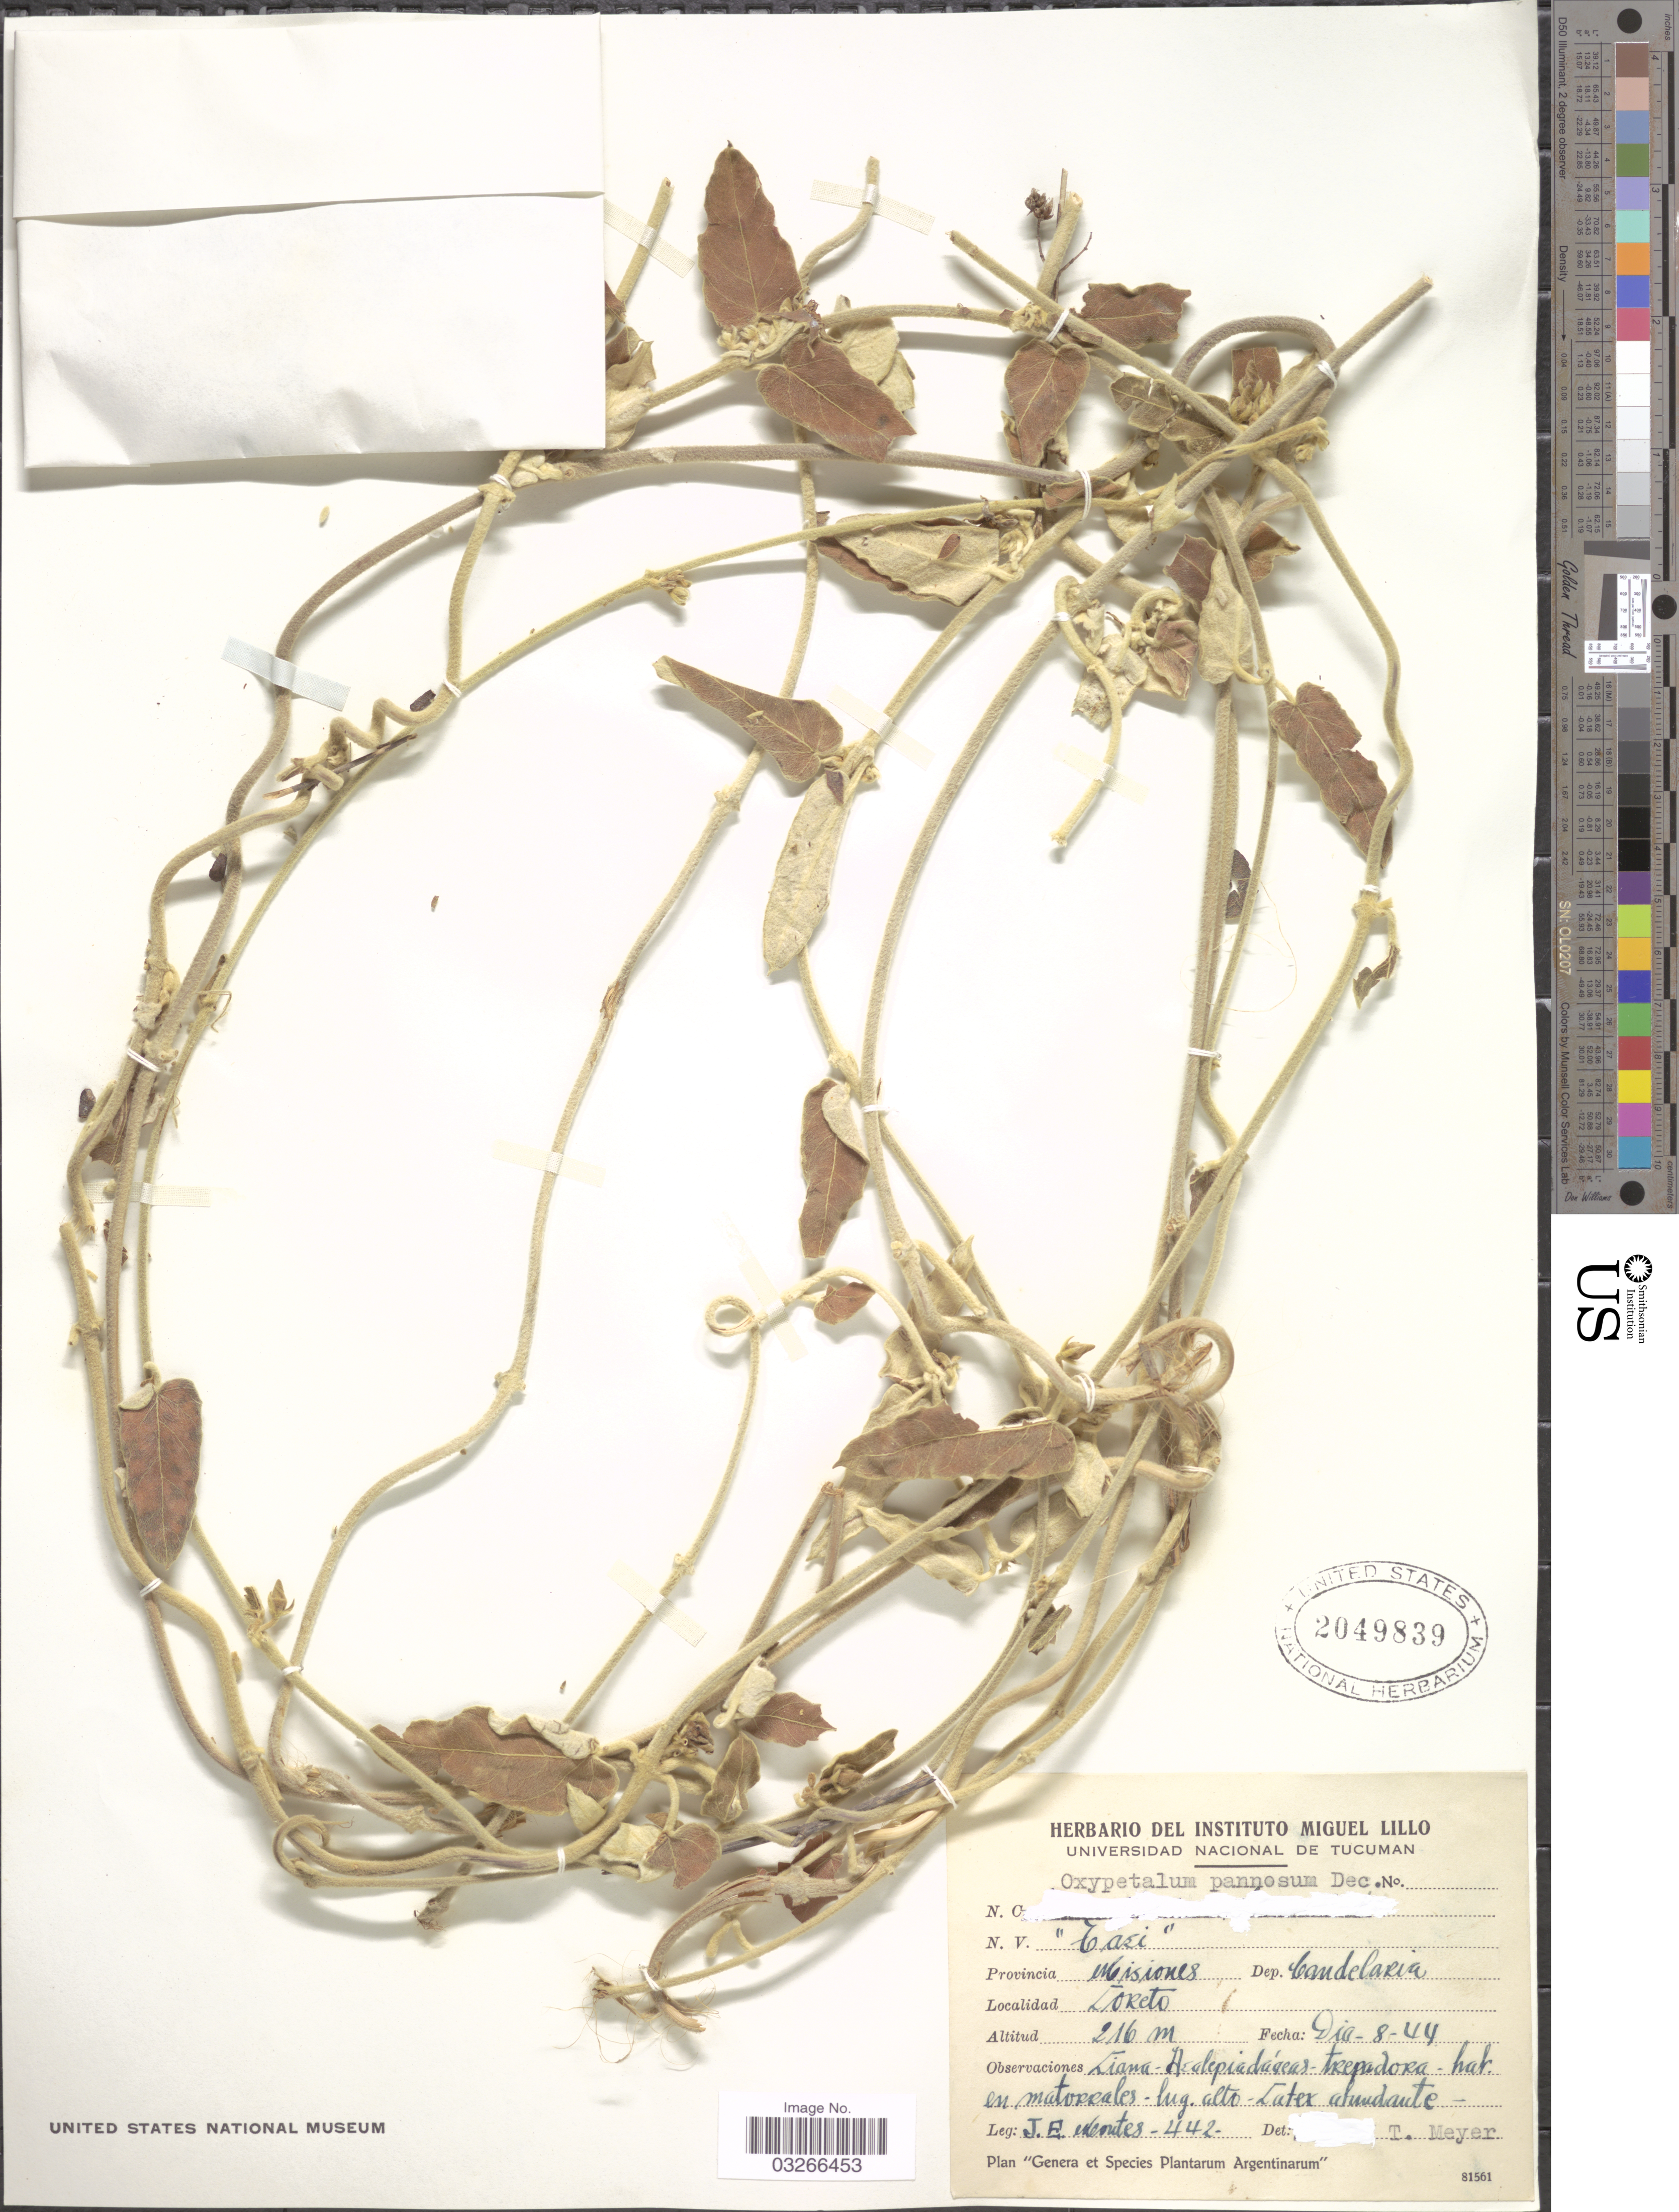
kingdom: Plantae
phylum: Tracheophyta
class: Magnoliopsida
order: Gentianales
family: Apocynaceae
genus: Oxypetalum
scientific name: Oxypetalum pannosum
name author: Decne.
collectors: J. E. Montes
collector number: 442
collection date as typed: Transcribed d/m/y: 8/12/44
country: Argentina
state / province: Misiones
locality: Dep. Candelaria, Loreto.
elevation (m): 216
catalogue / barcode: US 2049839